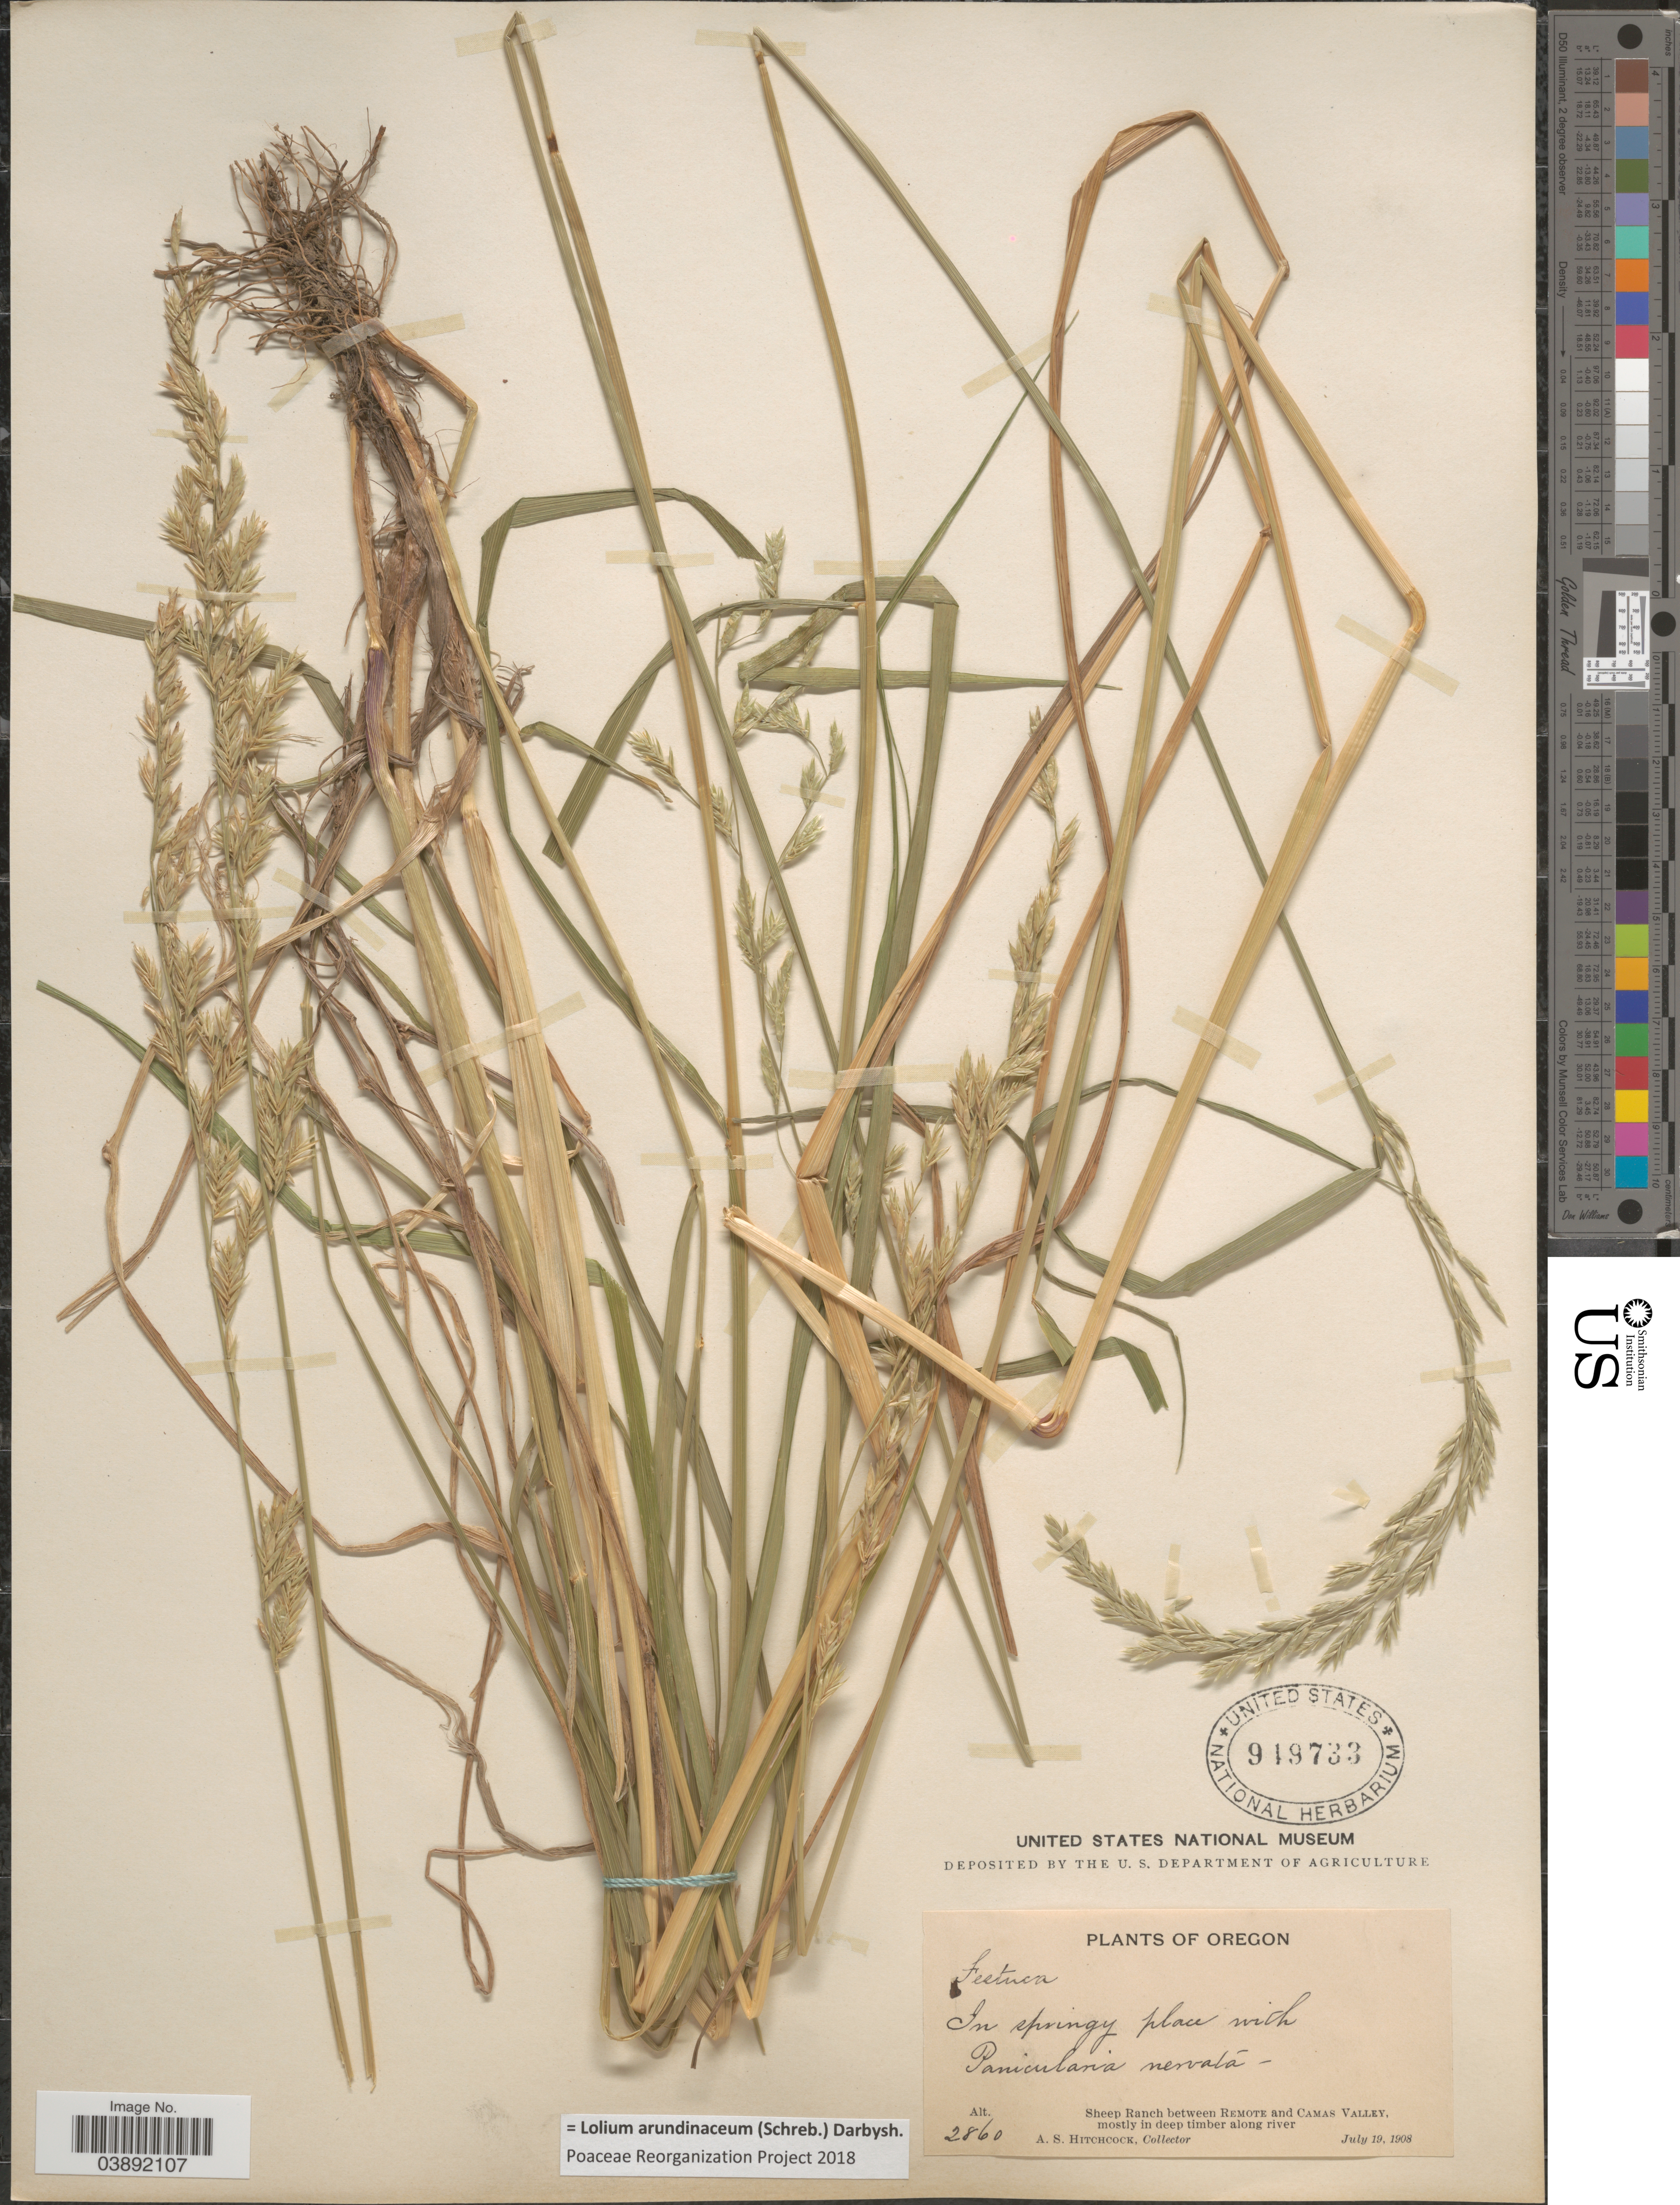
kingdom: Plantae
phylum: Tracheophyta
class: Liliopsida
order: Poales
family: Poaceae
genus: Lolium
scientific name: Lolium arundinaceum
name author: (Schreb.) Darbysh.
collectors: A. S. Hitchcock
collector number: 2860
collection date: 1908-07-19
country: United States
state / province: Oregon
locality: Sheep Ranch between Remote and Camas Valley, mostly in deep timber along river.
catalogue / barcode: US 949733